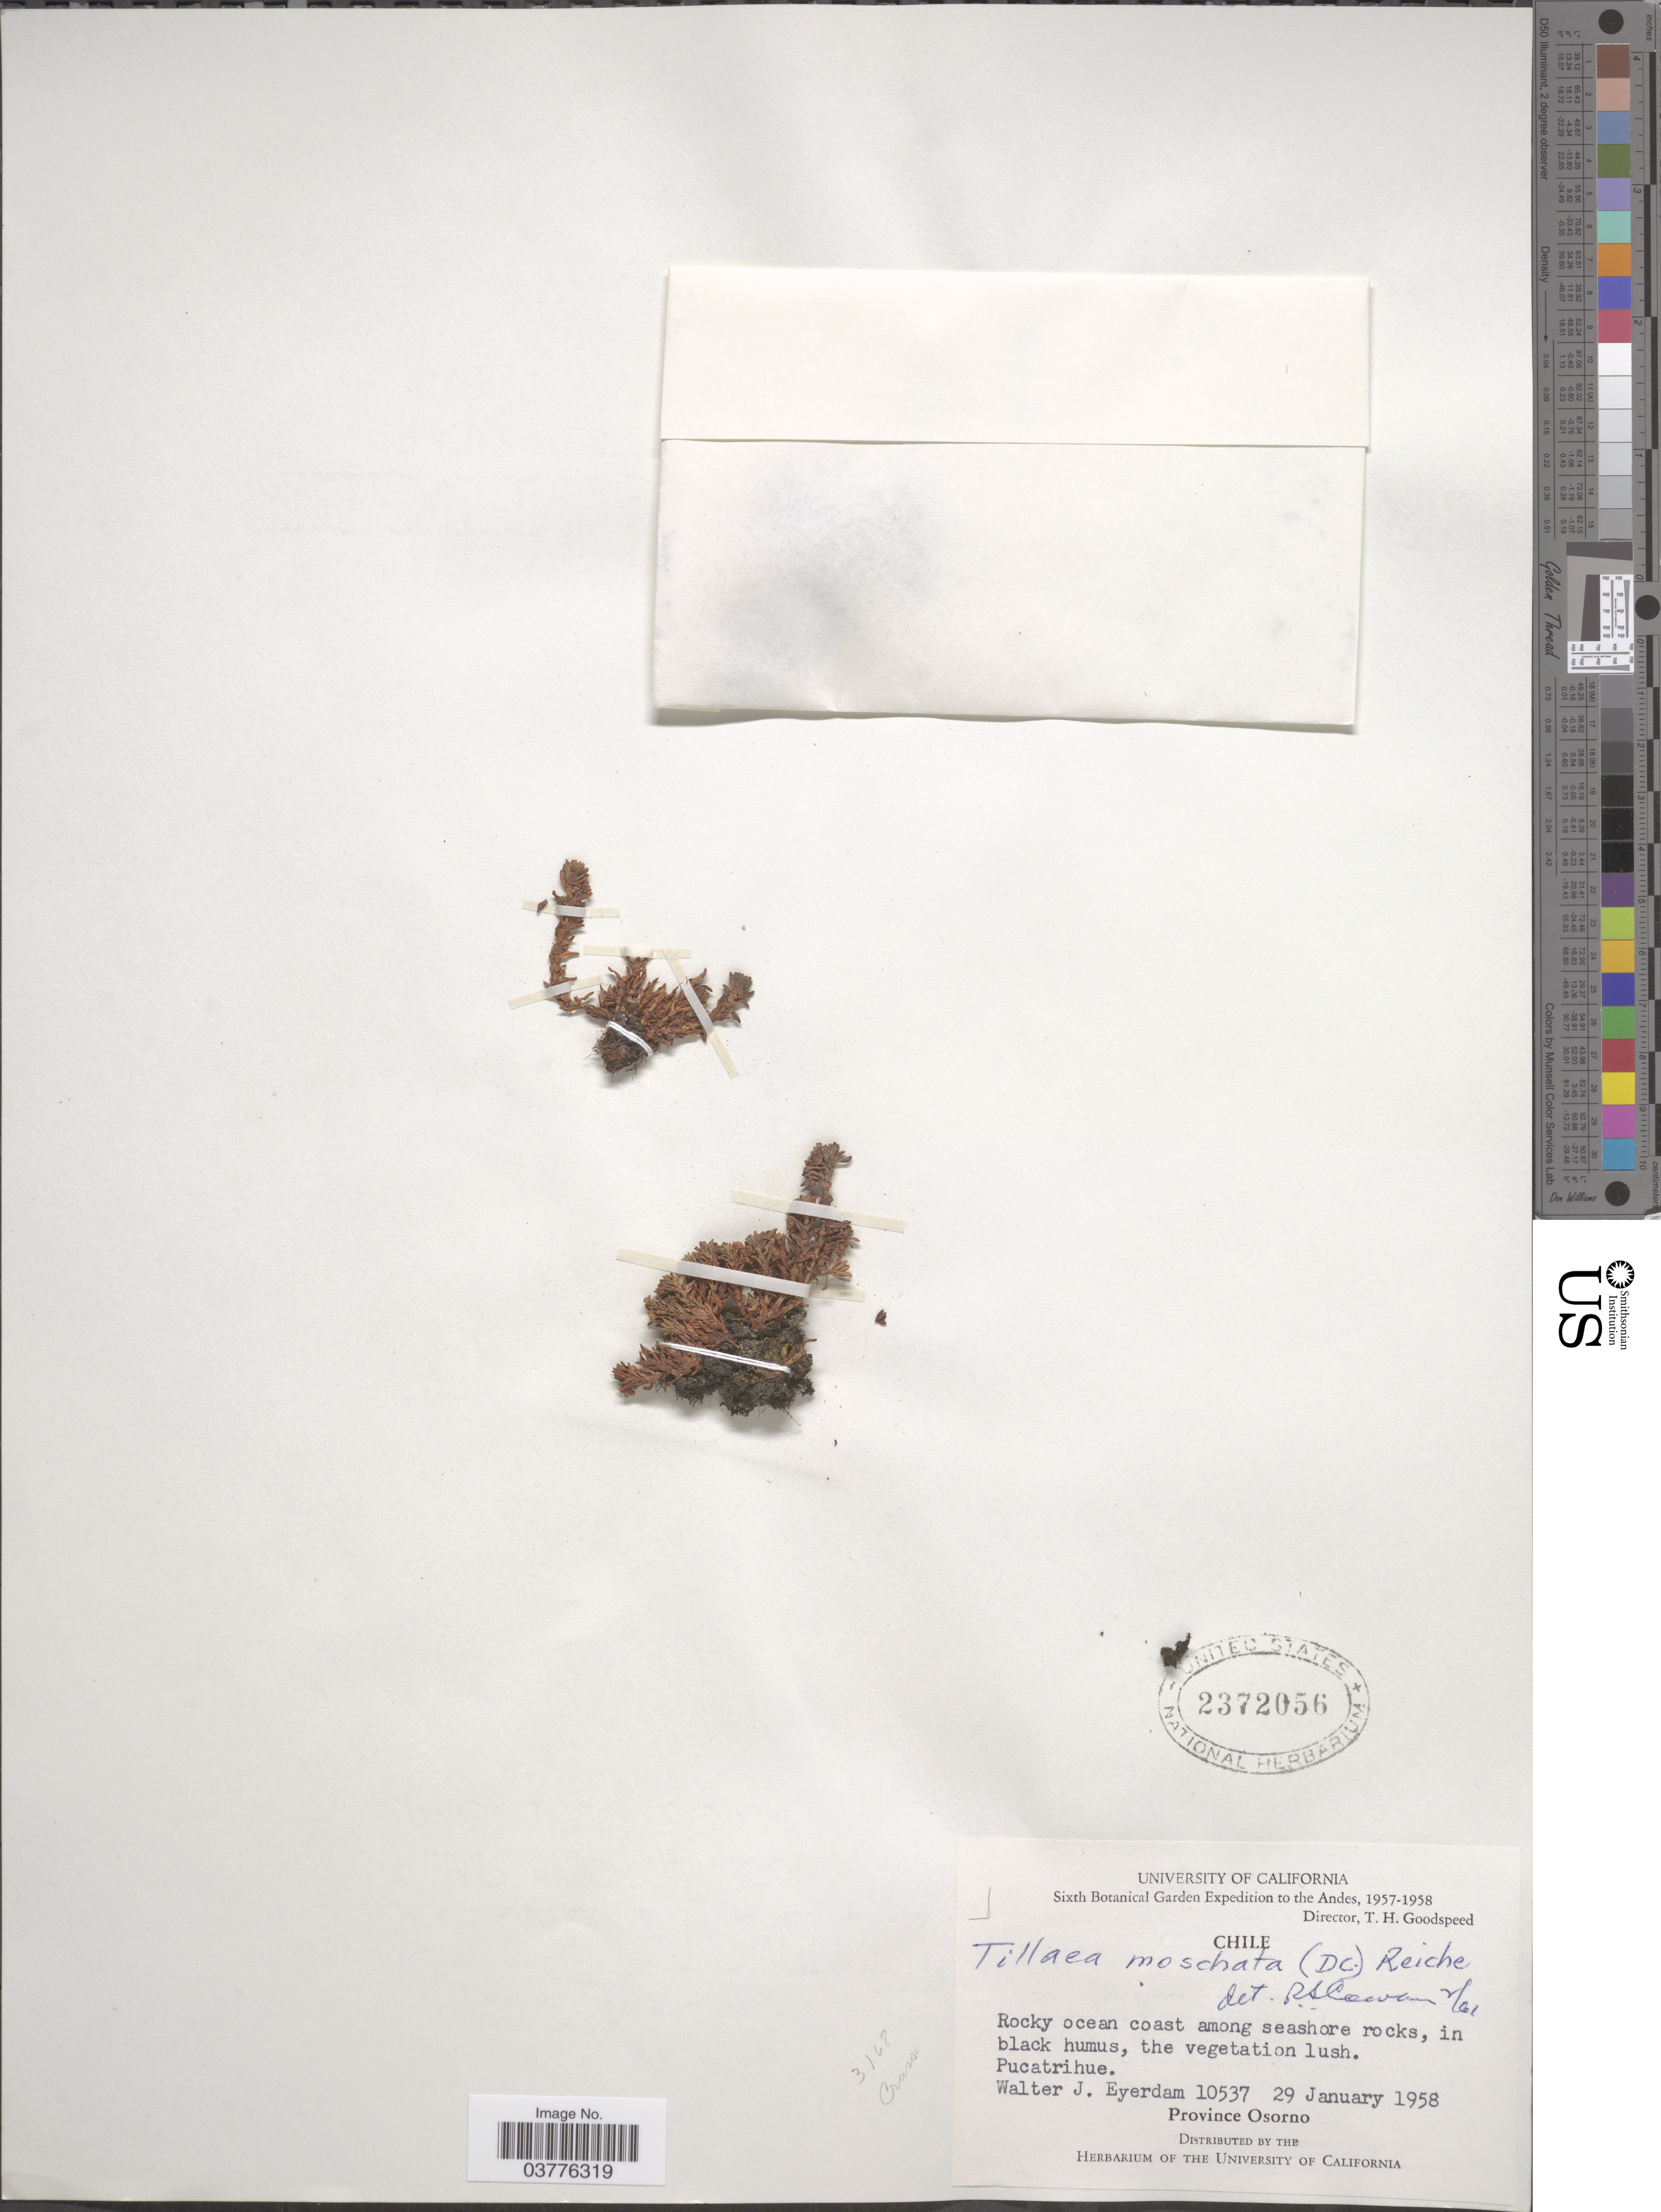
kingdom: Plantae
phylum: Tracheophyta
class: Magnoliopsida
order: Saxifragales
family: Crassulaceae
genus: Crassula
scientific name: Crassula moschata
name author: G. Forst.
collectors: W. J. Eyerdam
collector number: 10537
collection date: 1958-01-29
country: Chile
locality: The Andes. Pucatrihue. Province Osorno.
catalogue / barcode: US 2372056